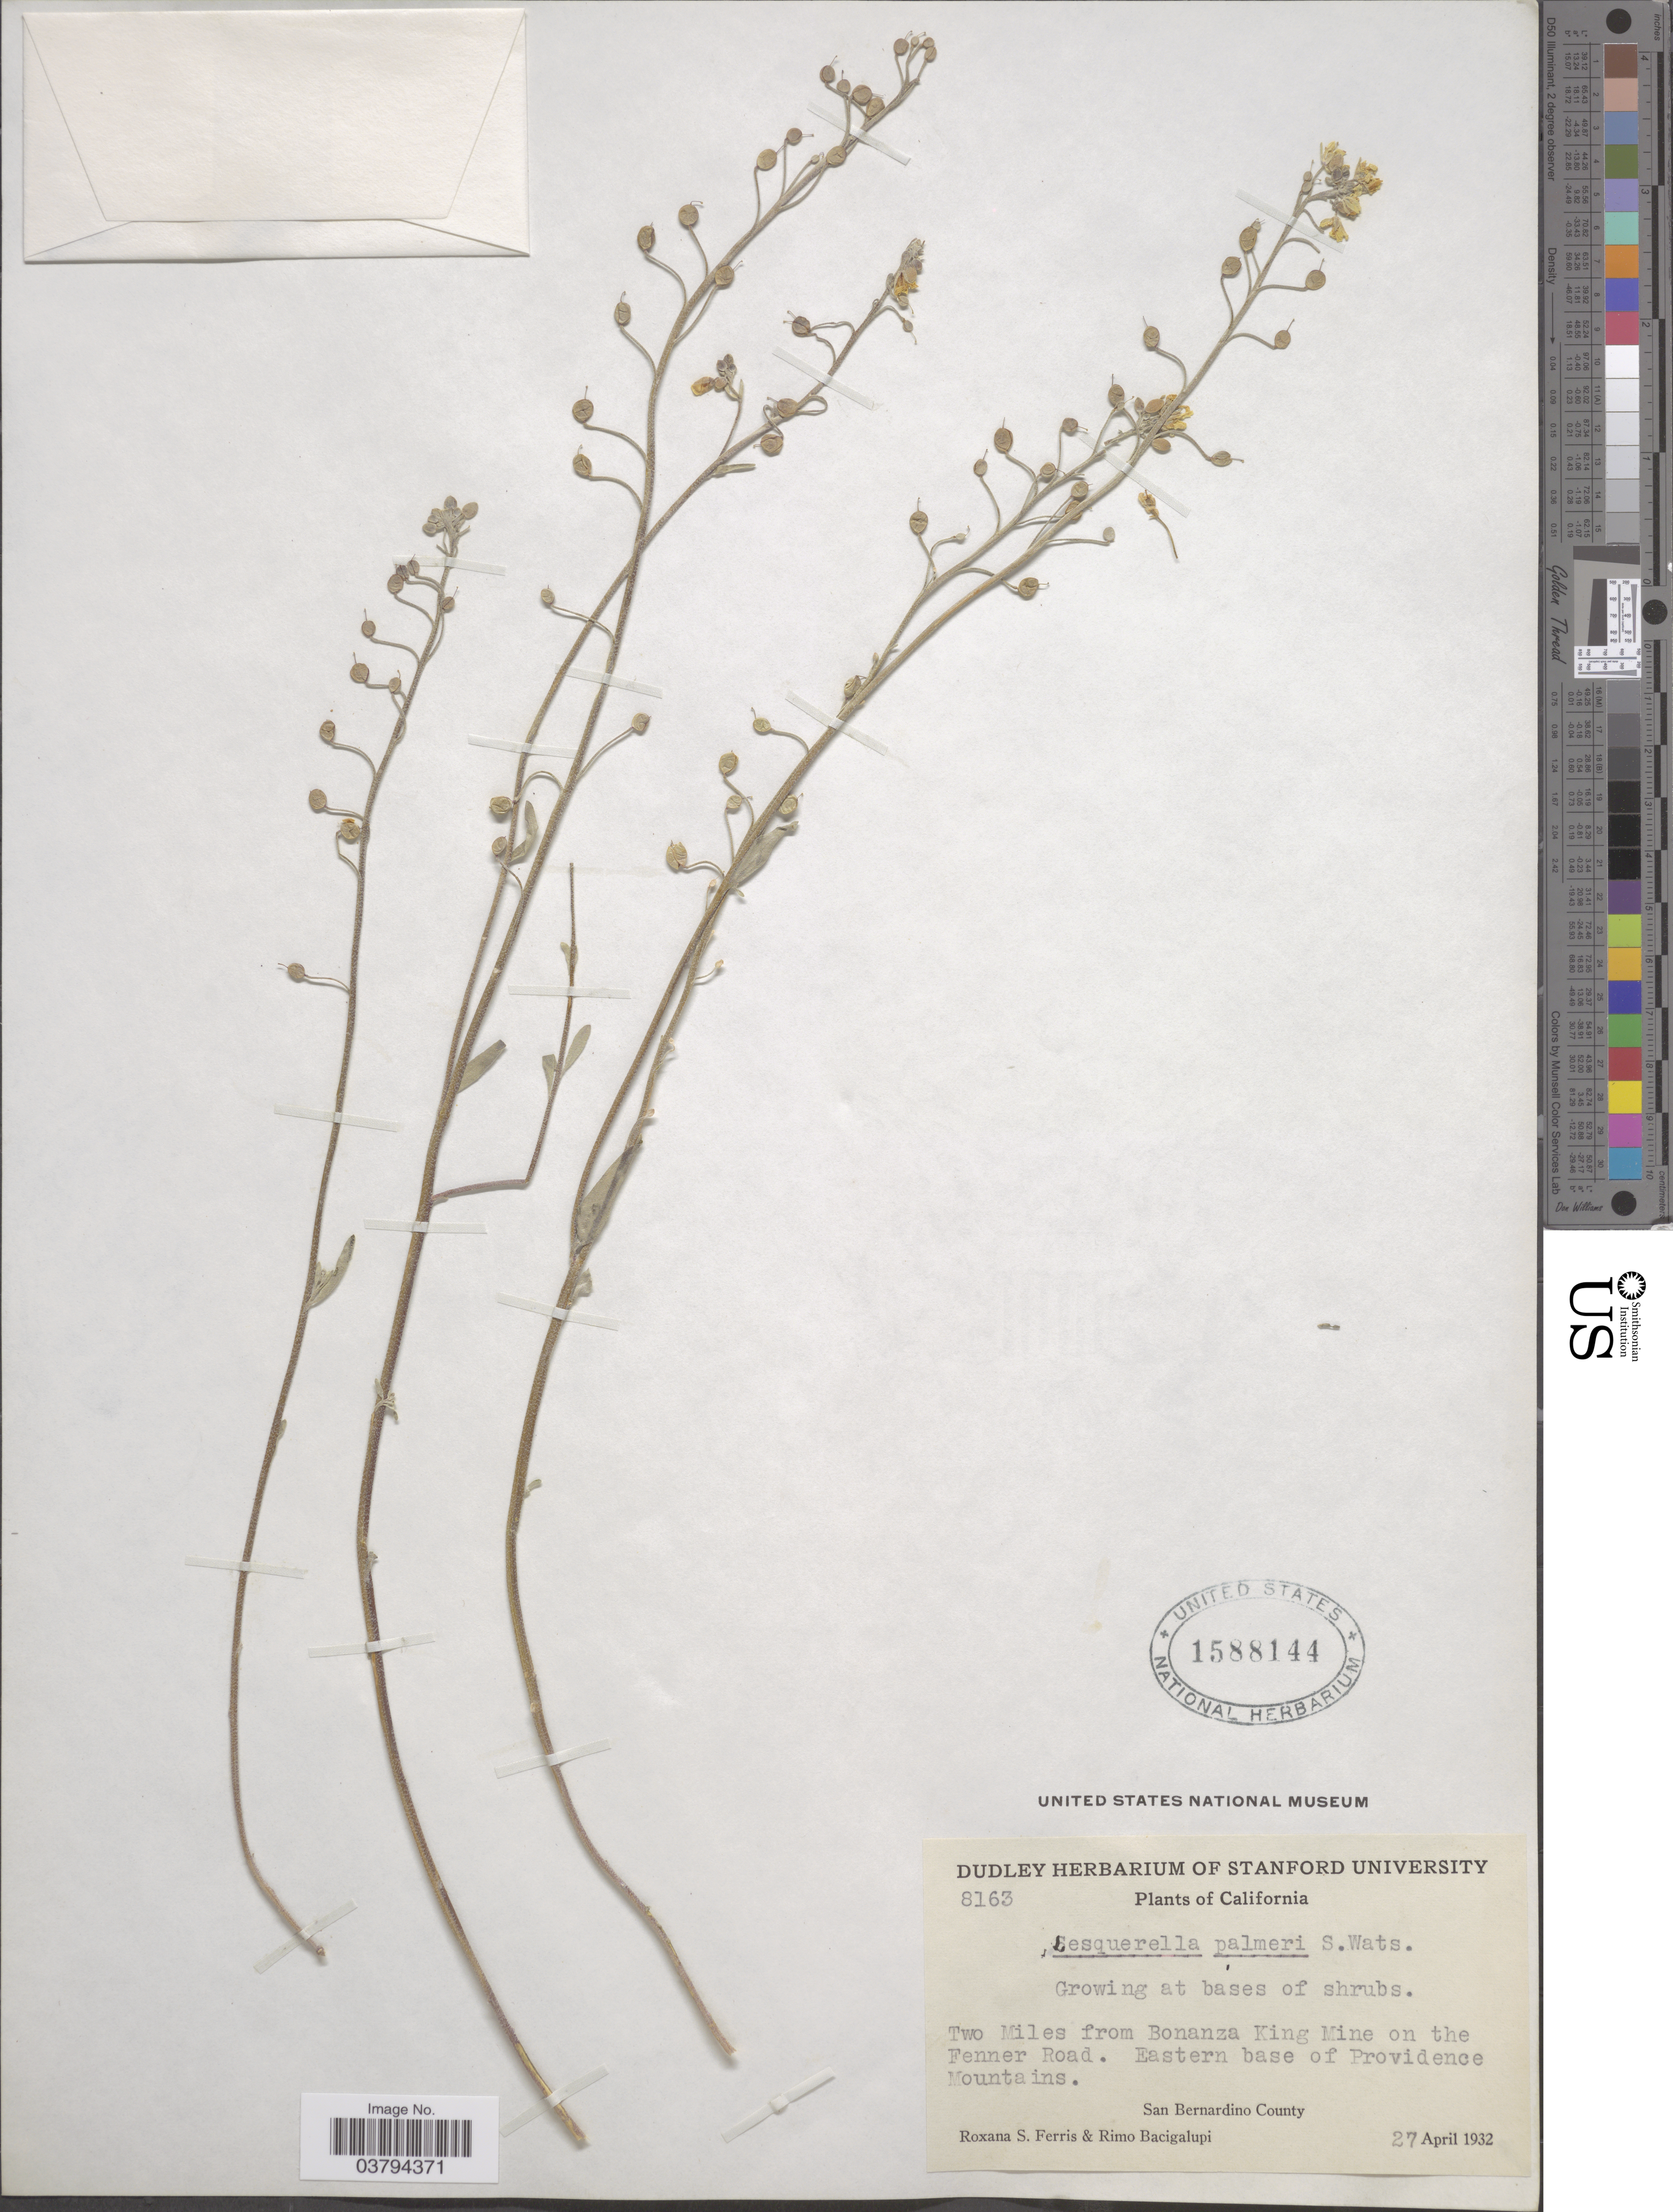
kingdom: Plantae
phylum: Tracheophyta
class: Magnoliopsida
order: Brassicales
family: Brassicaceae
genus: Lesquerella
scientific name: Lesquerella tenella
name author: A. Nelson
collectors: R. S. Ferris & R. Bacigalupi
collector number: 8163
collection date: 1932-04-27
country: United States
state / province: California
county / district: San Bernardino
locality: Two Miles from Bonanza King Mine on the Fenner Road. Eastern base of Providence Mountains. San Bernardino County.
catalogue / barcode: US 1588144